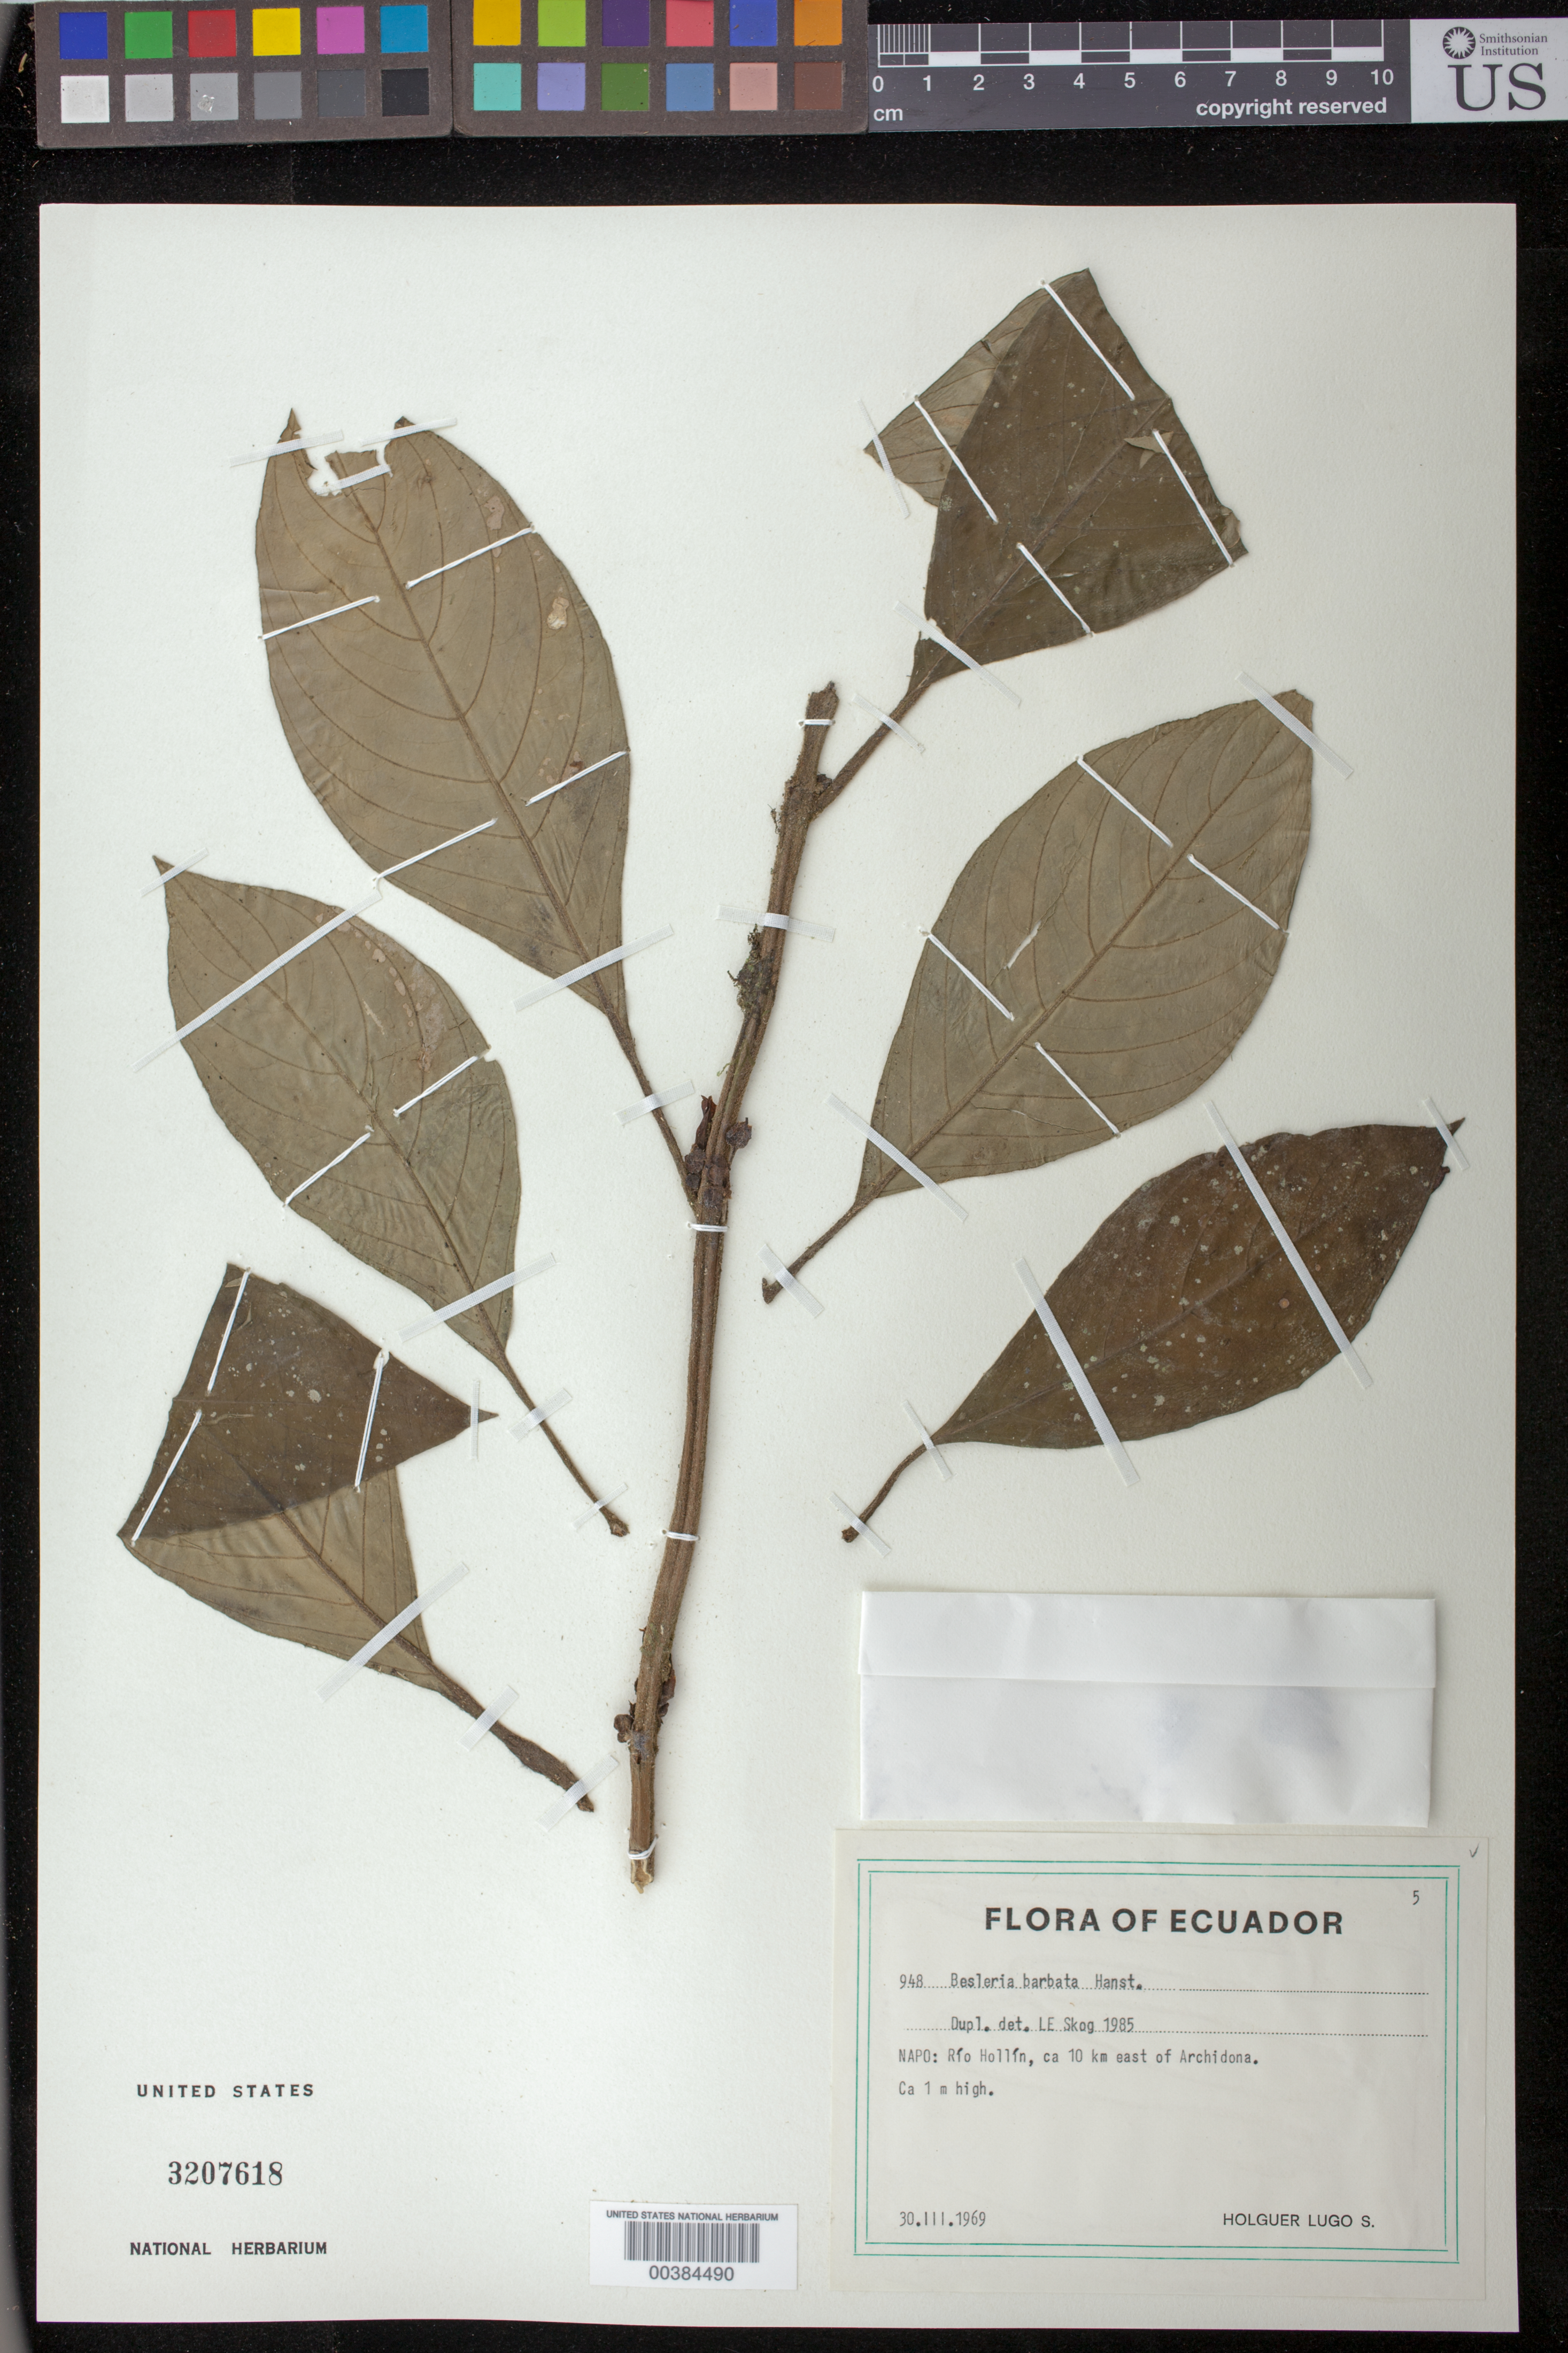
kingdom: Plantae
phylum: Tracheophyta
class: Magnoliopsida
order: Lamiales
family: Gesneriaceae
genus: Besleria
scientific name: Besleria barbata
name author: (Poepp.) Hanst.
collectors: H. Lugo S.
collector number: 948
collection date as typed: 30 Mar 1969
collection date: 1969-03-30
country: Ecuador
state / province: Napo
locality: Rio Hollin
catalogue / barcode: US 3207618